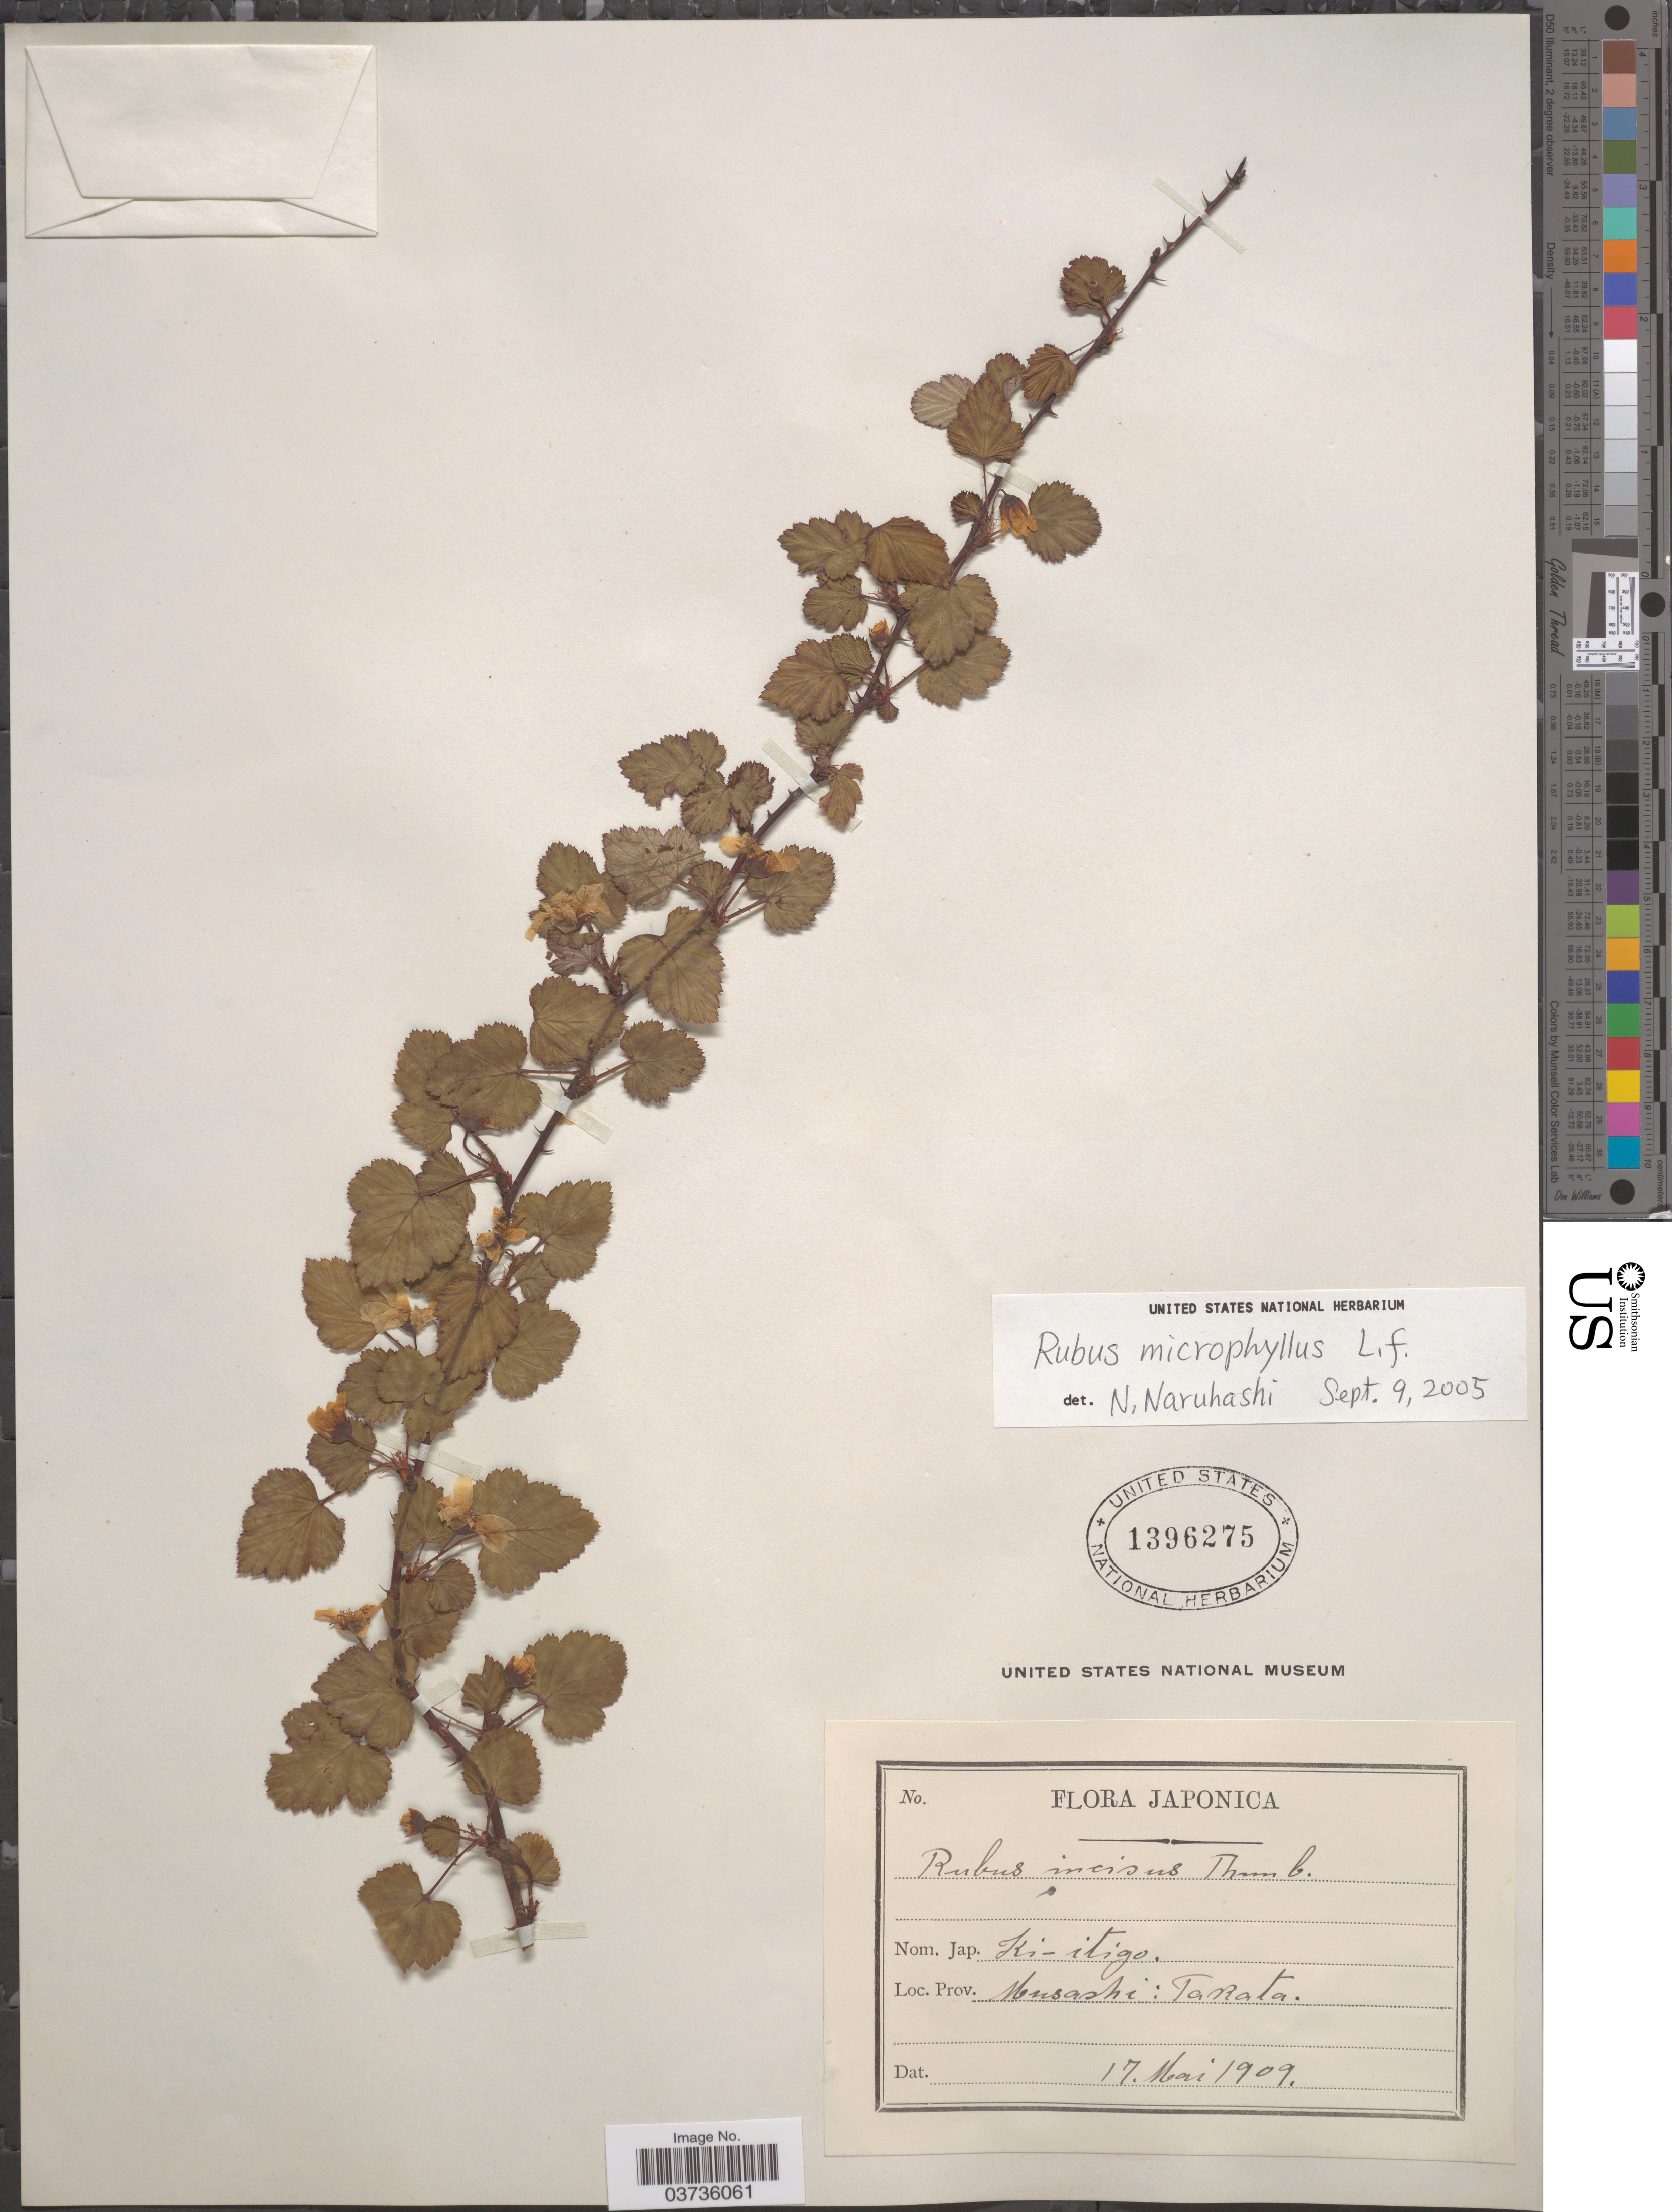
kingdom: Plantae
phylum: Tracheophyta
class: Magnoliopsida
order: Rosales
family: Rosaceae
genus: Rubus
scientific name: Rubus microphyllus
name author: L. f.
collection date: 1909-05-17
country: Japan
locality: Musashi: Takata.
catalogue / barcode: US 1396275